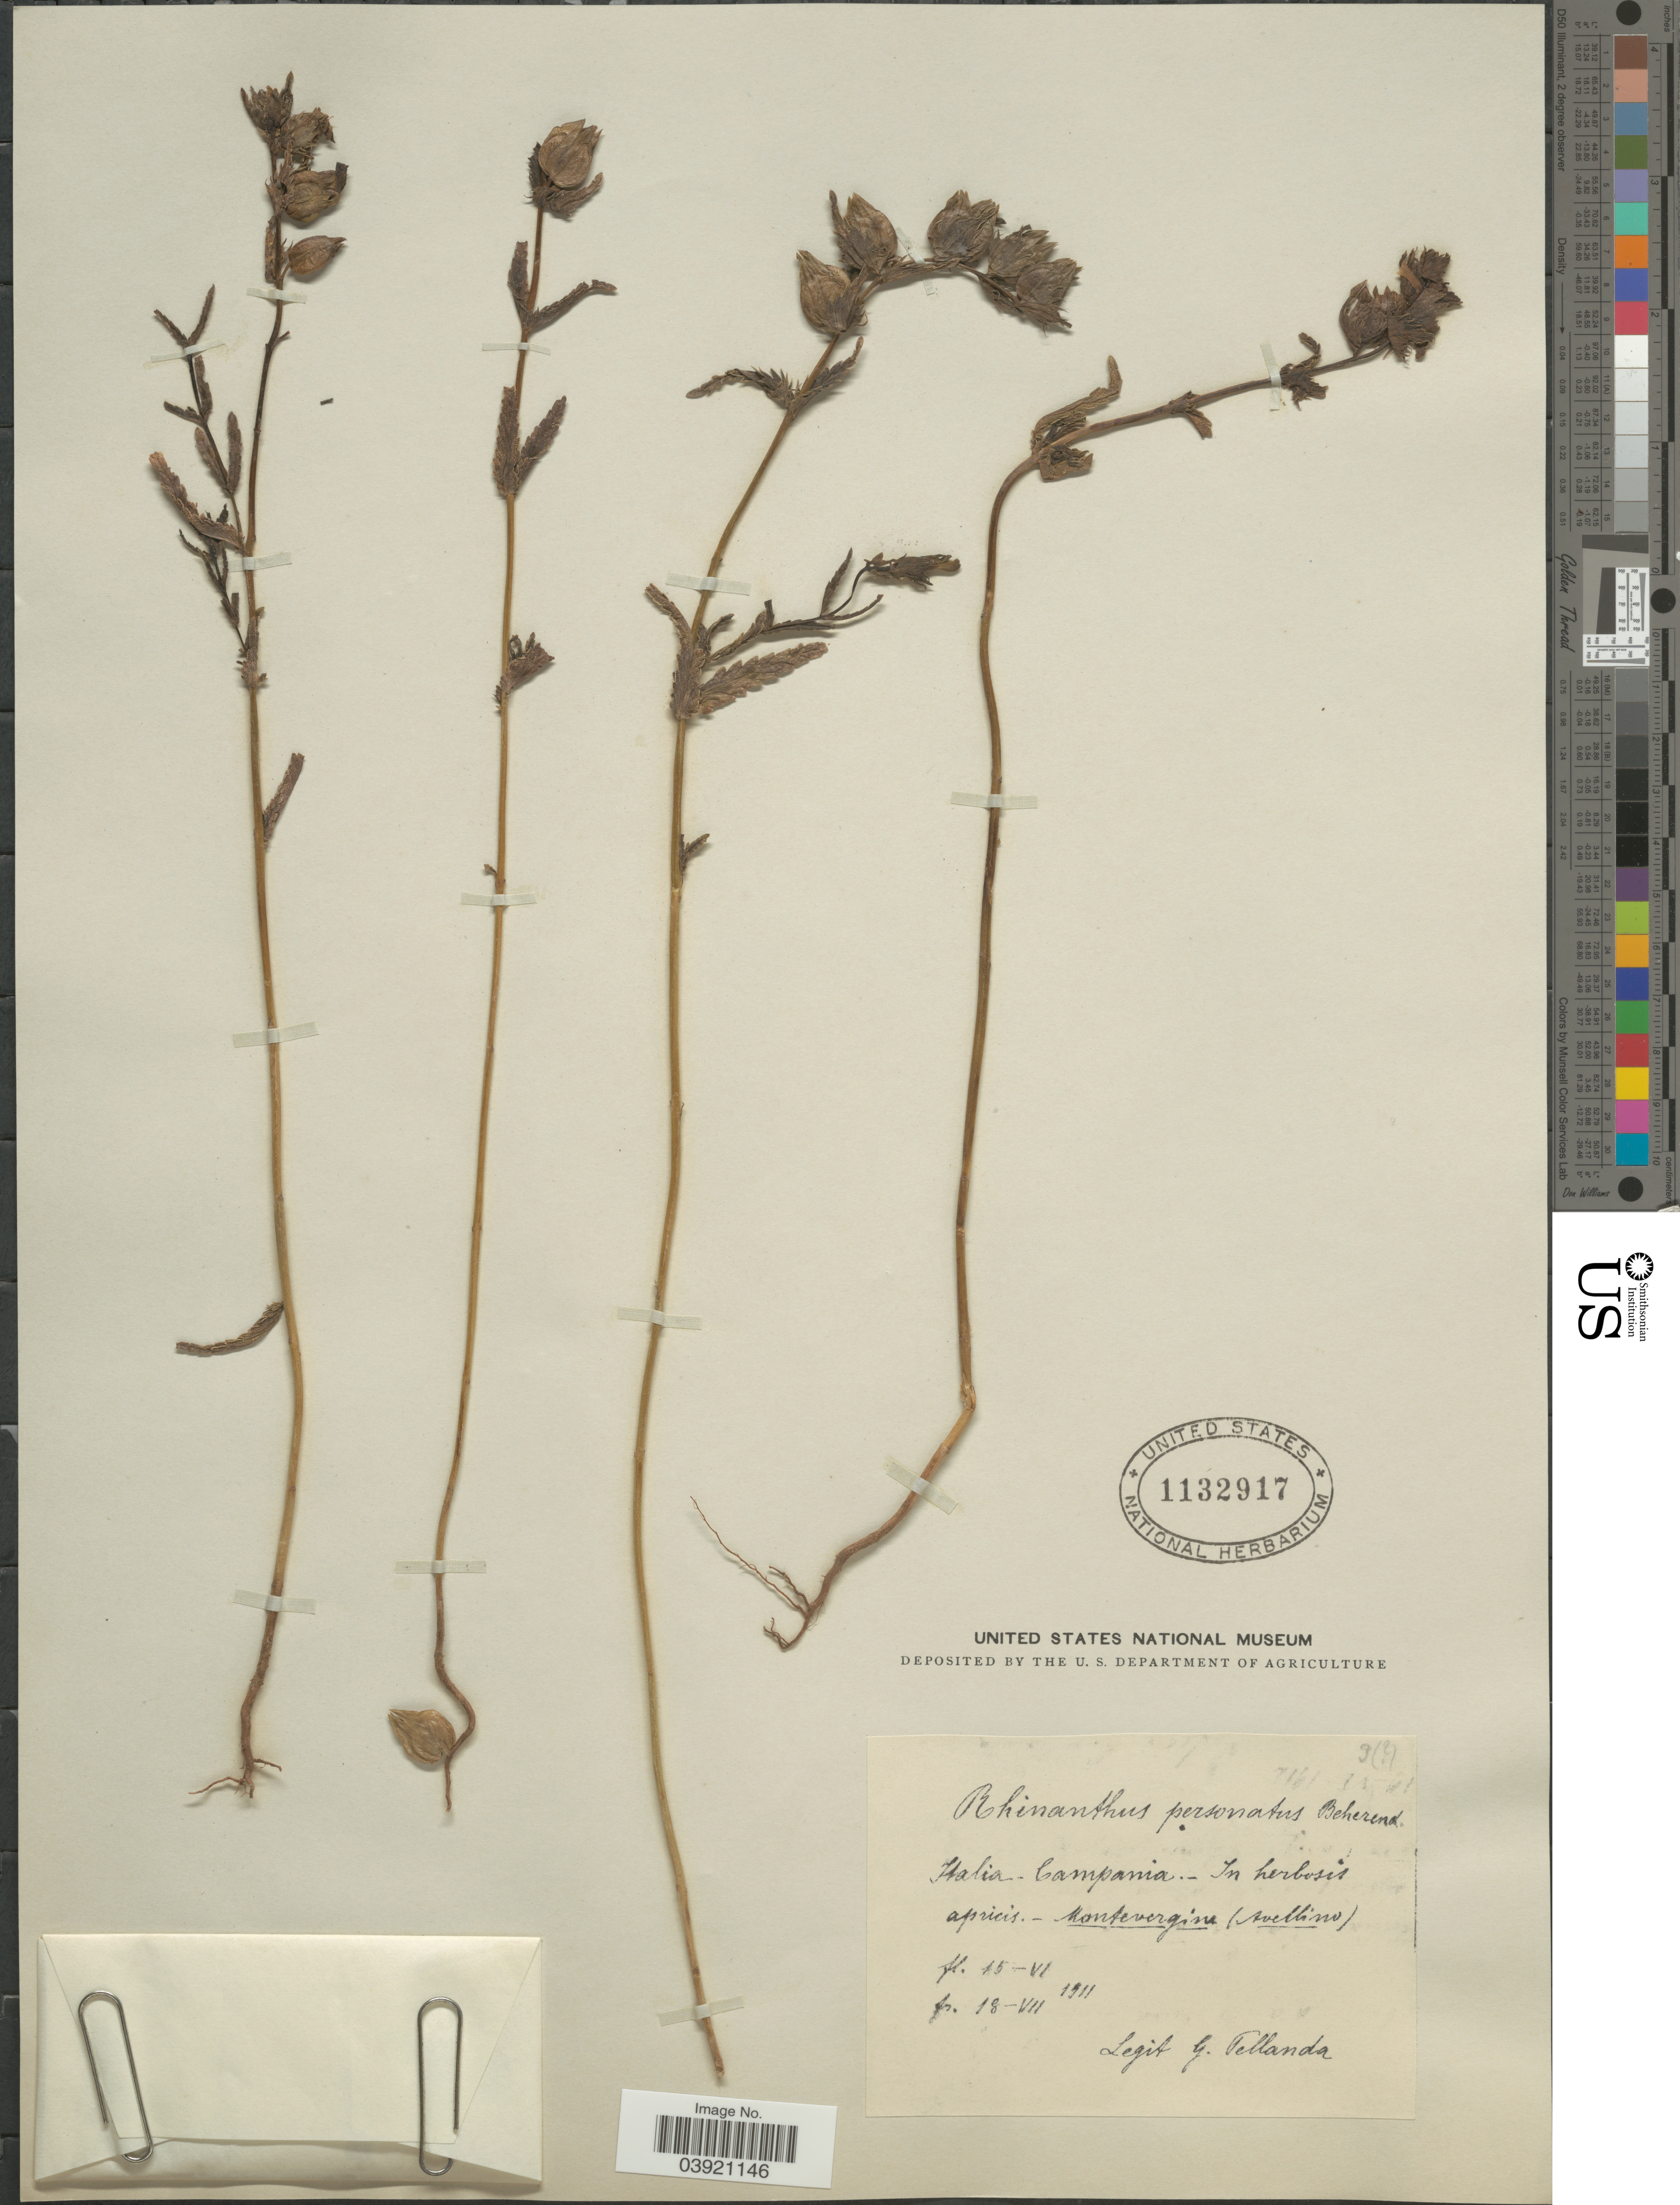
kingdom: Plantae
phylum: Tracheophyta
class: Magnoliopsida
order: Lamiales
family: Orobanchaceae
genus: Rhinanthus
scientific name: Rhinanthus personatus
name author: Bég.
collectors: G. Tellanda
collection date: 1911-06-15/1911-07-18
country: Italy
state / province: Campania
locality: In herbosis apricis.- montevergina (suellino [interpreted]).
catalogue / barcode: US 1132917